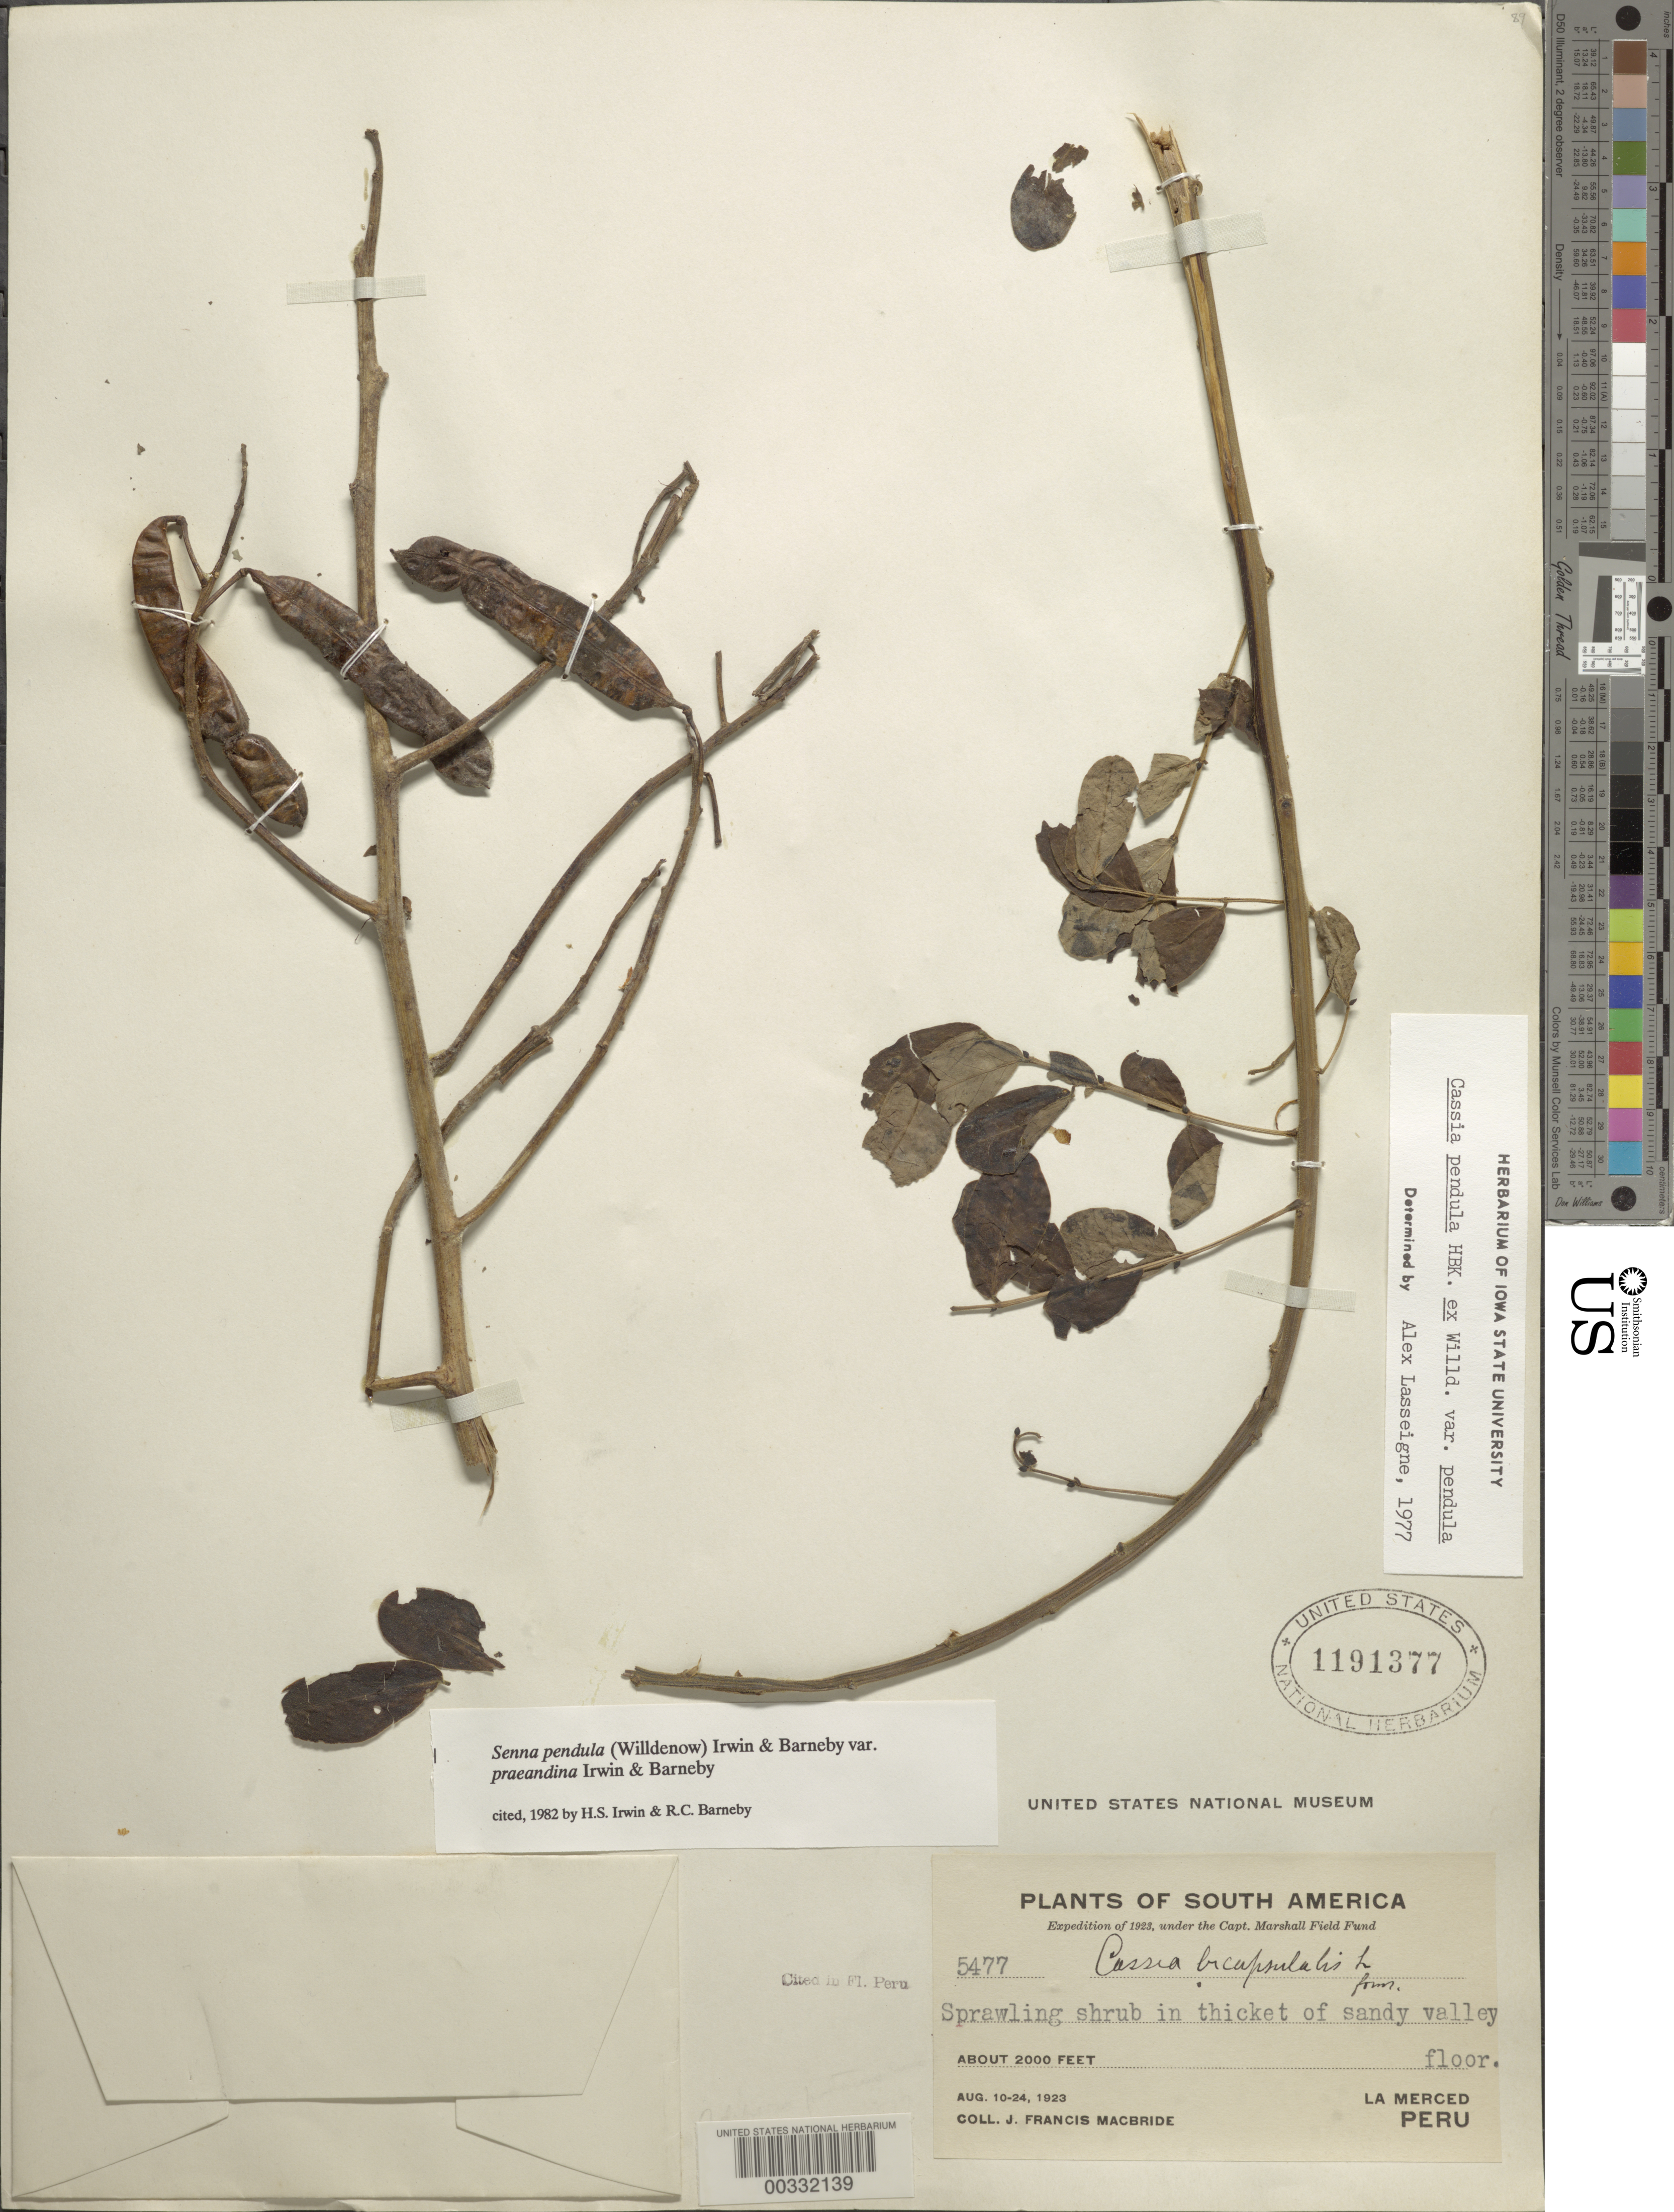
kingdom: Plantae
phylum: Tracheophyta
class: Magnoliopsida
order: Fabales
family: Fabaceae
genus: Senna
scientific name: Senna pendula var. praeandina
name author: H.S. Irwin & Barneby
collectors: J. F. Macbride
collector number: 5477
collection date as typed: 10 Aug 1923 to 24 Aug 1923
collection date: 1923-08-10/1923-08-24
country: Peru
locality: La Merced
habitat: In thicket of sandy valley floor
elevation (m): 610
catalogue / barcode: US 1191377